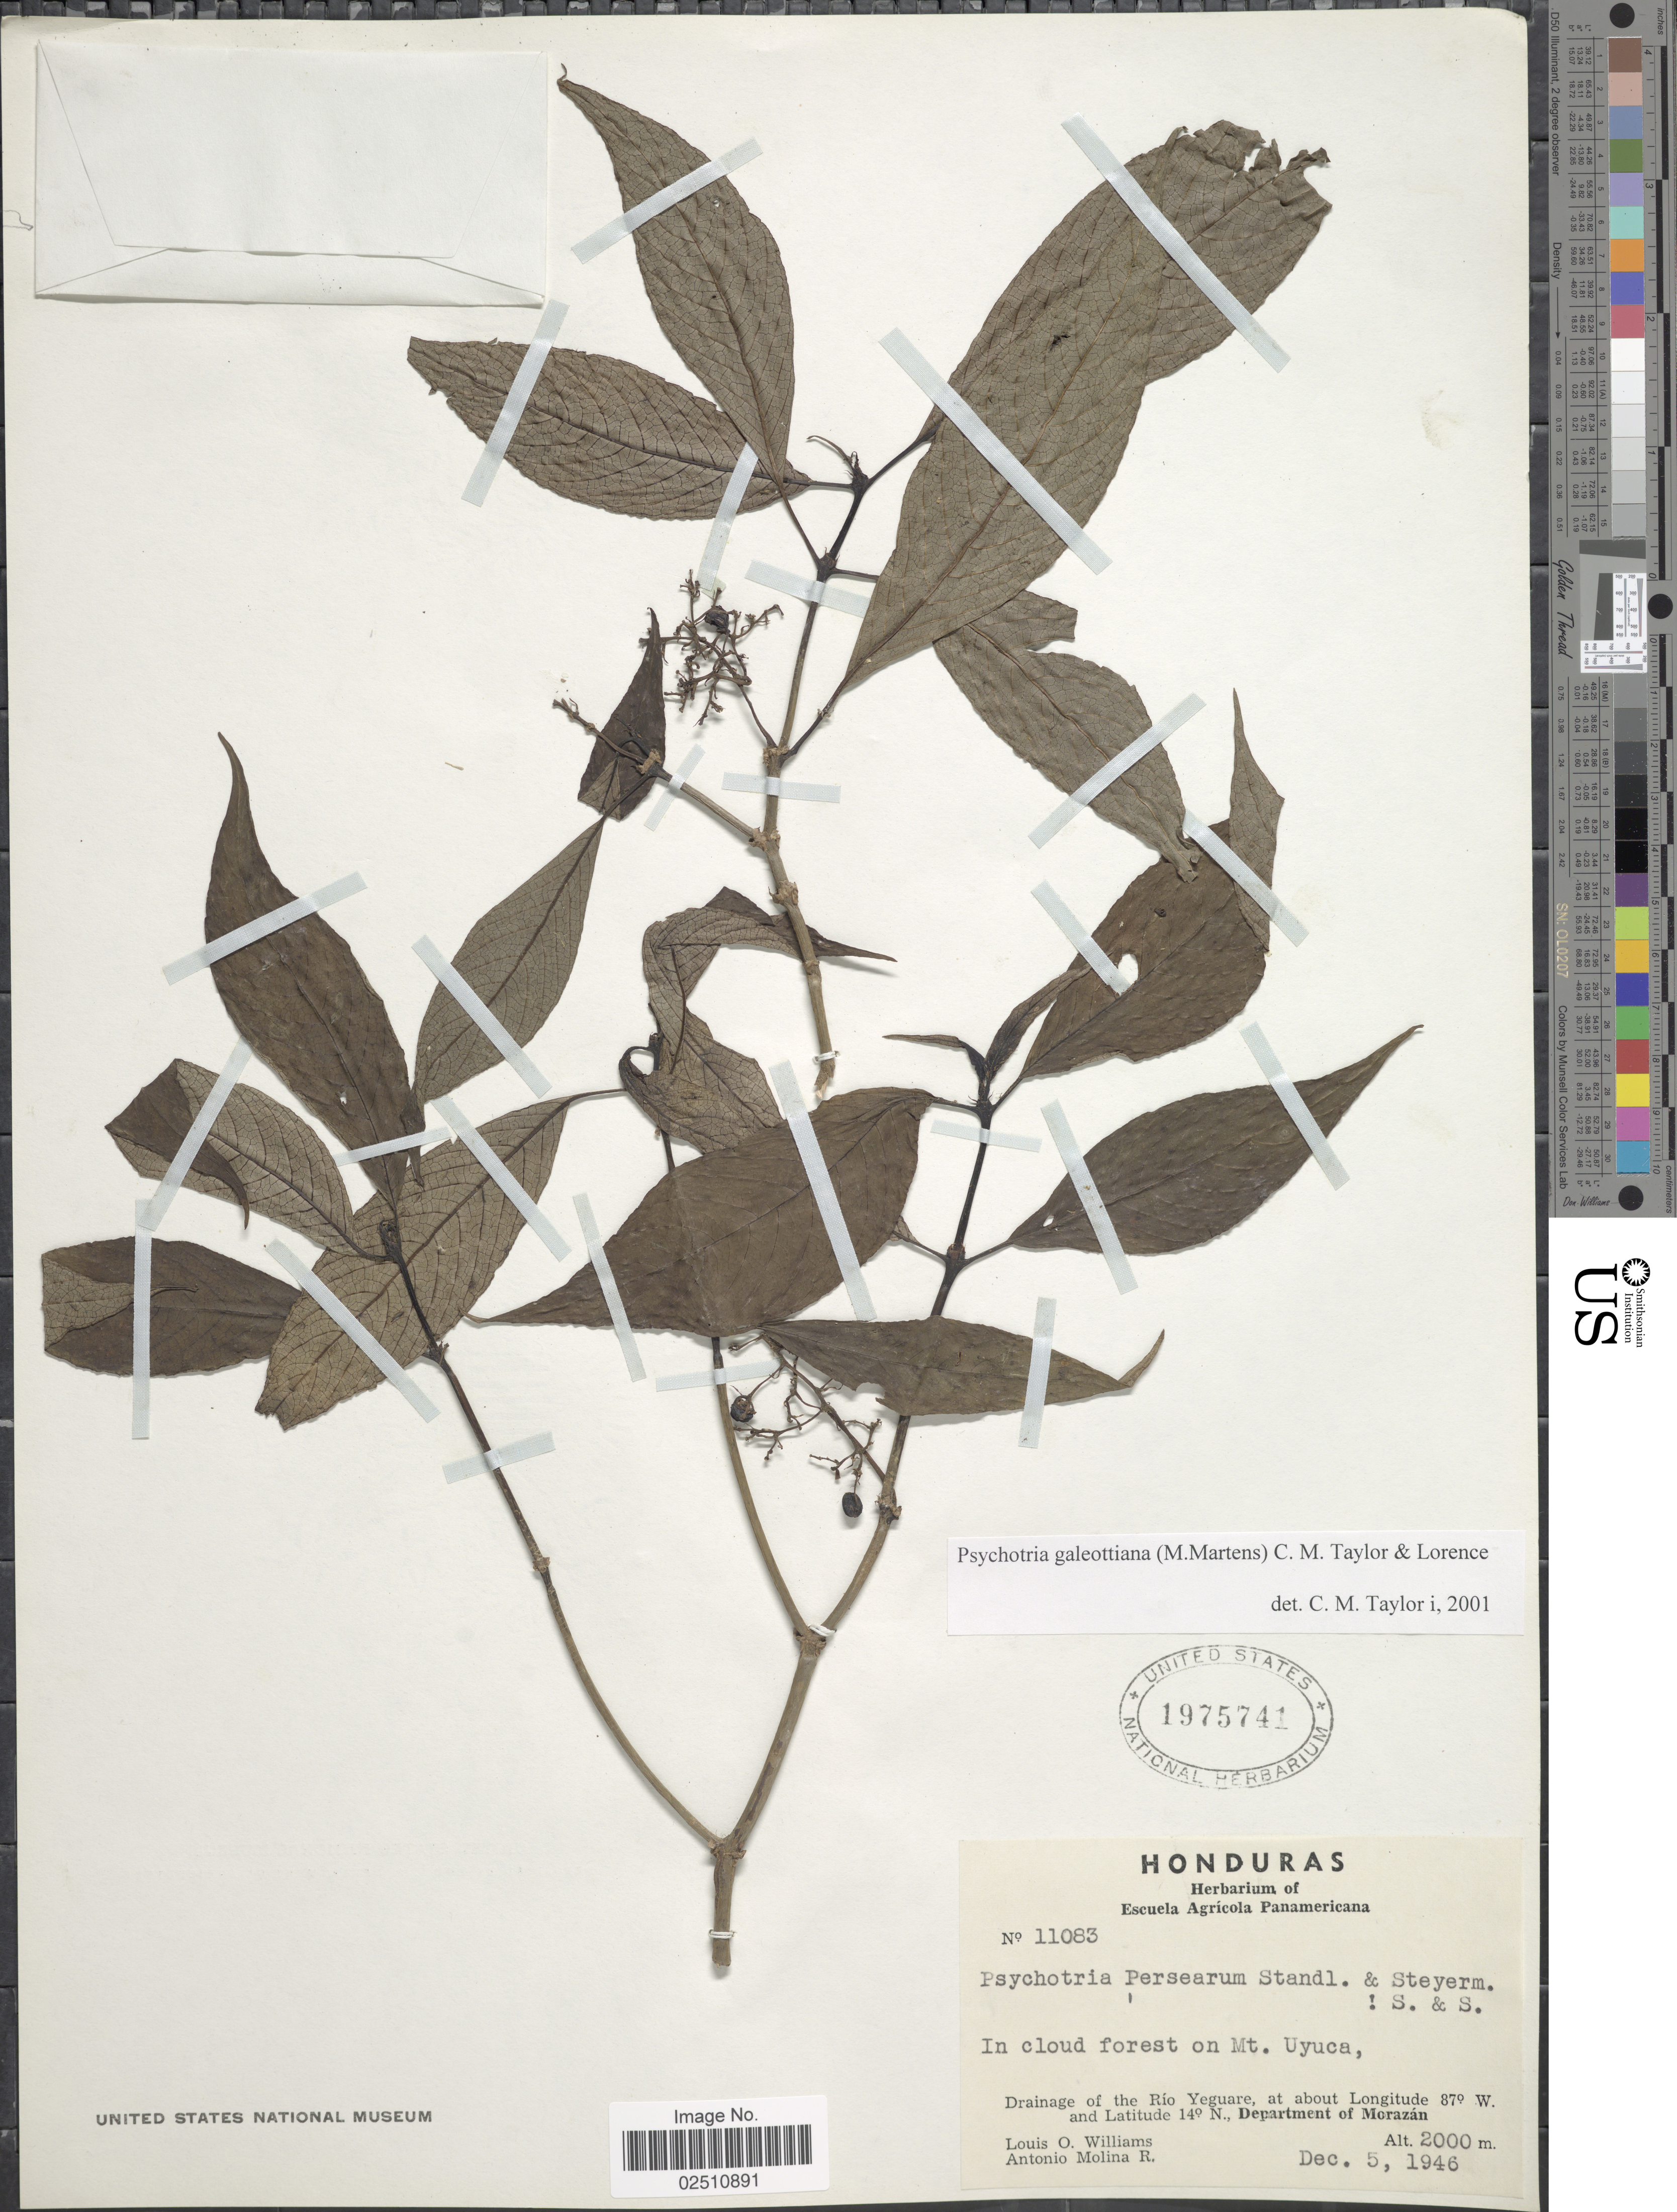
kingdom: Plantae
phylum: Tracheophyta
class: Magnoliopsida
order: Gentianales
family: Rubiaceae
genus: Psychotria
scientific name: Psychotria galeottiana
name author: (M. Martens) C.M. Taylor & Lorence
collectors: L. O. Williams & A. Molina R.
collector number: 11083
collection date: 1946-12-05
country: Honduras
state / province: Fco. Morazán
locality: In cloud forest on Mt. Uyuca, drainage of the Rio Yeguare, Department of Morazan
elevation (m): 2000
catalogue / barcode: US 1975741